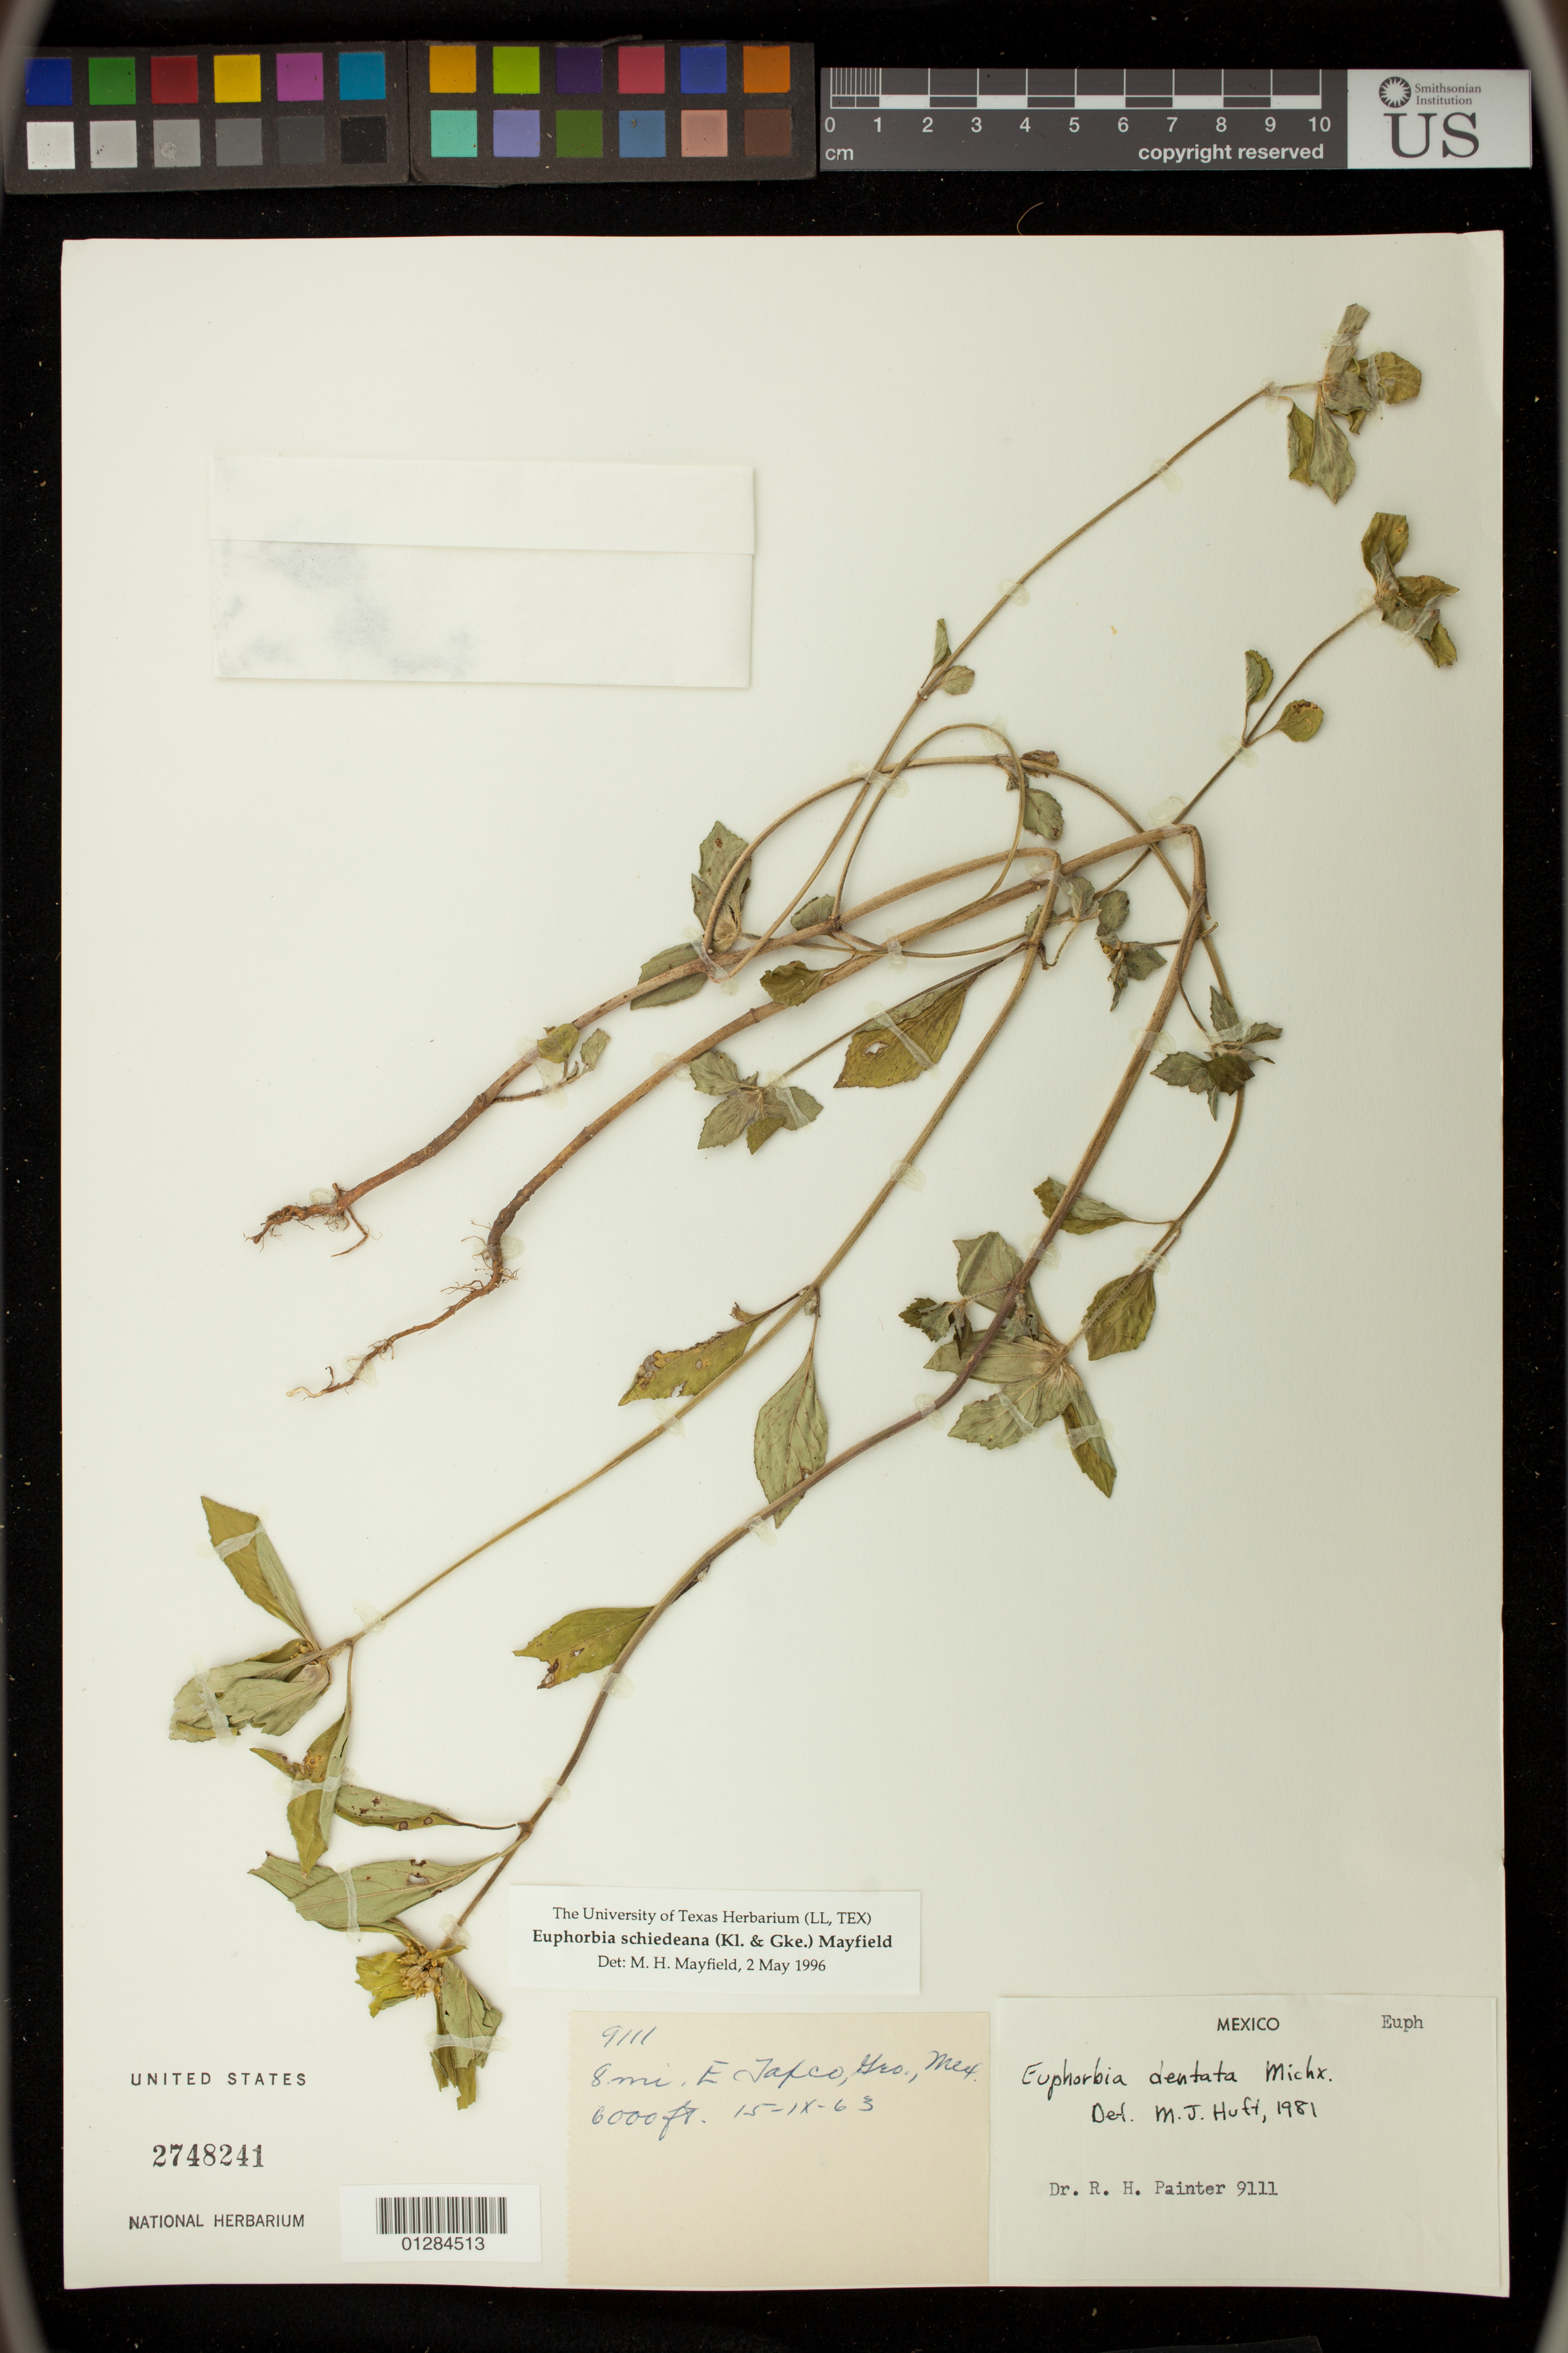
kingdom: Plantae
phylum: Tracheophyta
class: Magnoliopsida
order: Malpighiales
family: Euphorbiaceae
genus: Euphorbia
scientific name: Euphorbia schiedeana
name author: (Klotzsch & Garcke) Mayfield ex C. Nelson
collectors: Painter, R. H.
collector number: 9111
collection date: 1963-09-15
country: Mexico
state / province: Guerrero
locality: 8 mi. E. Taxco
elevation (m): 1829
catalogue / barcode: US 2748241